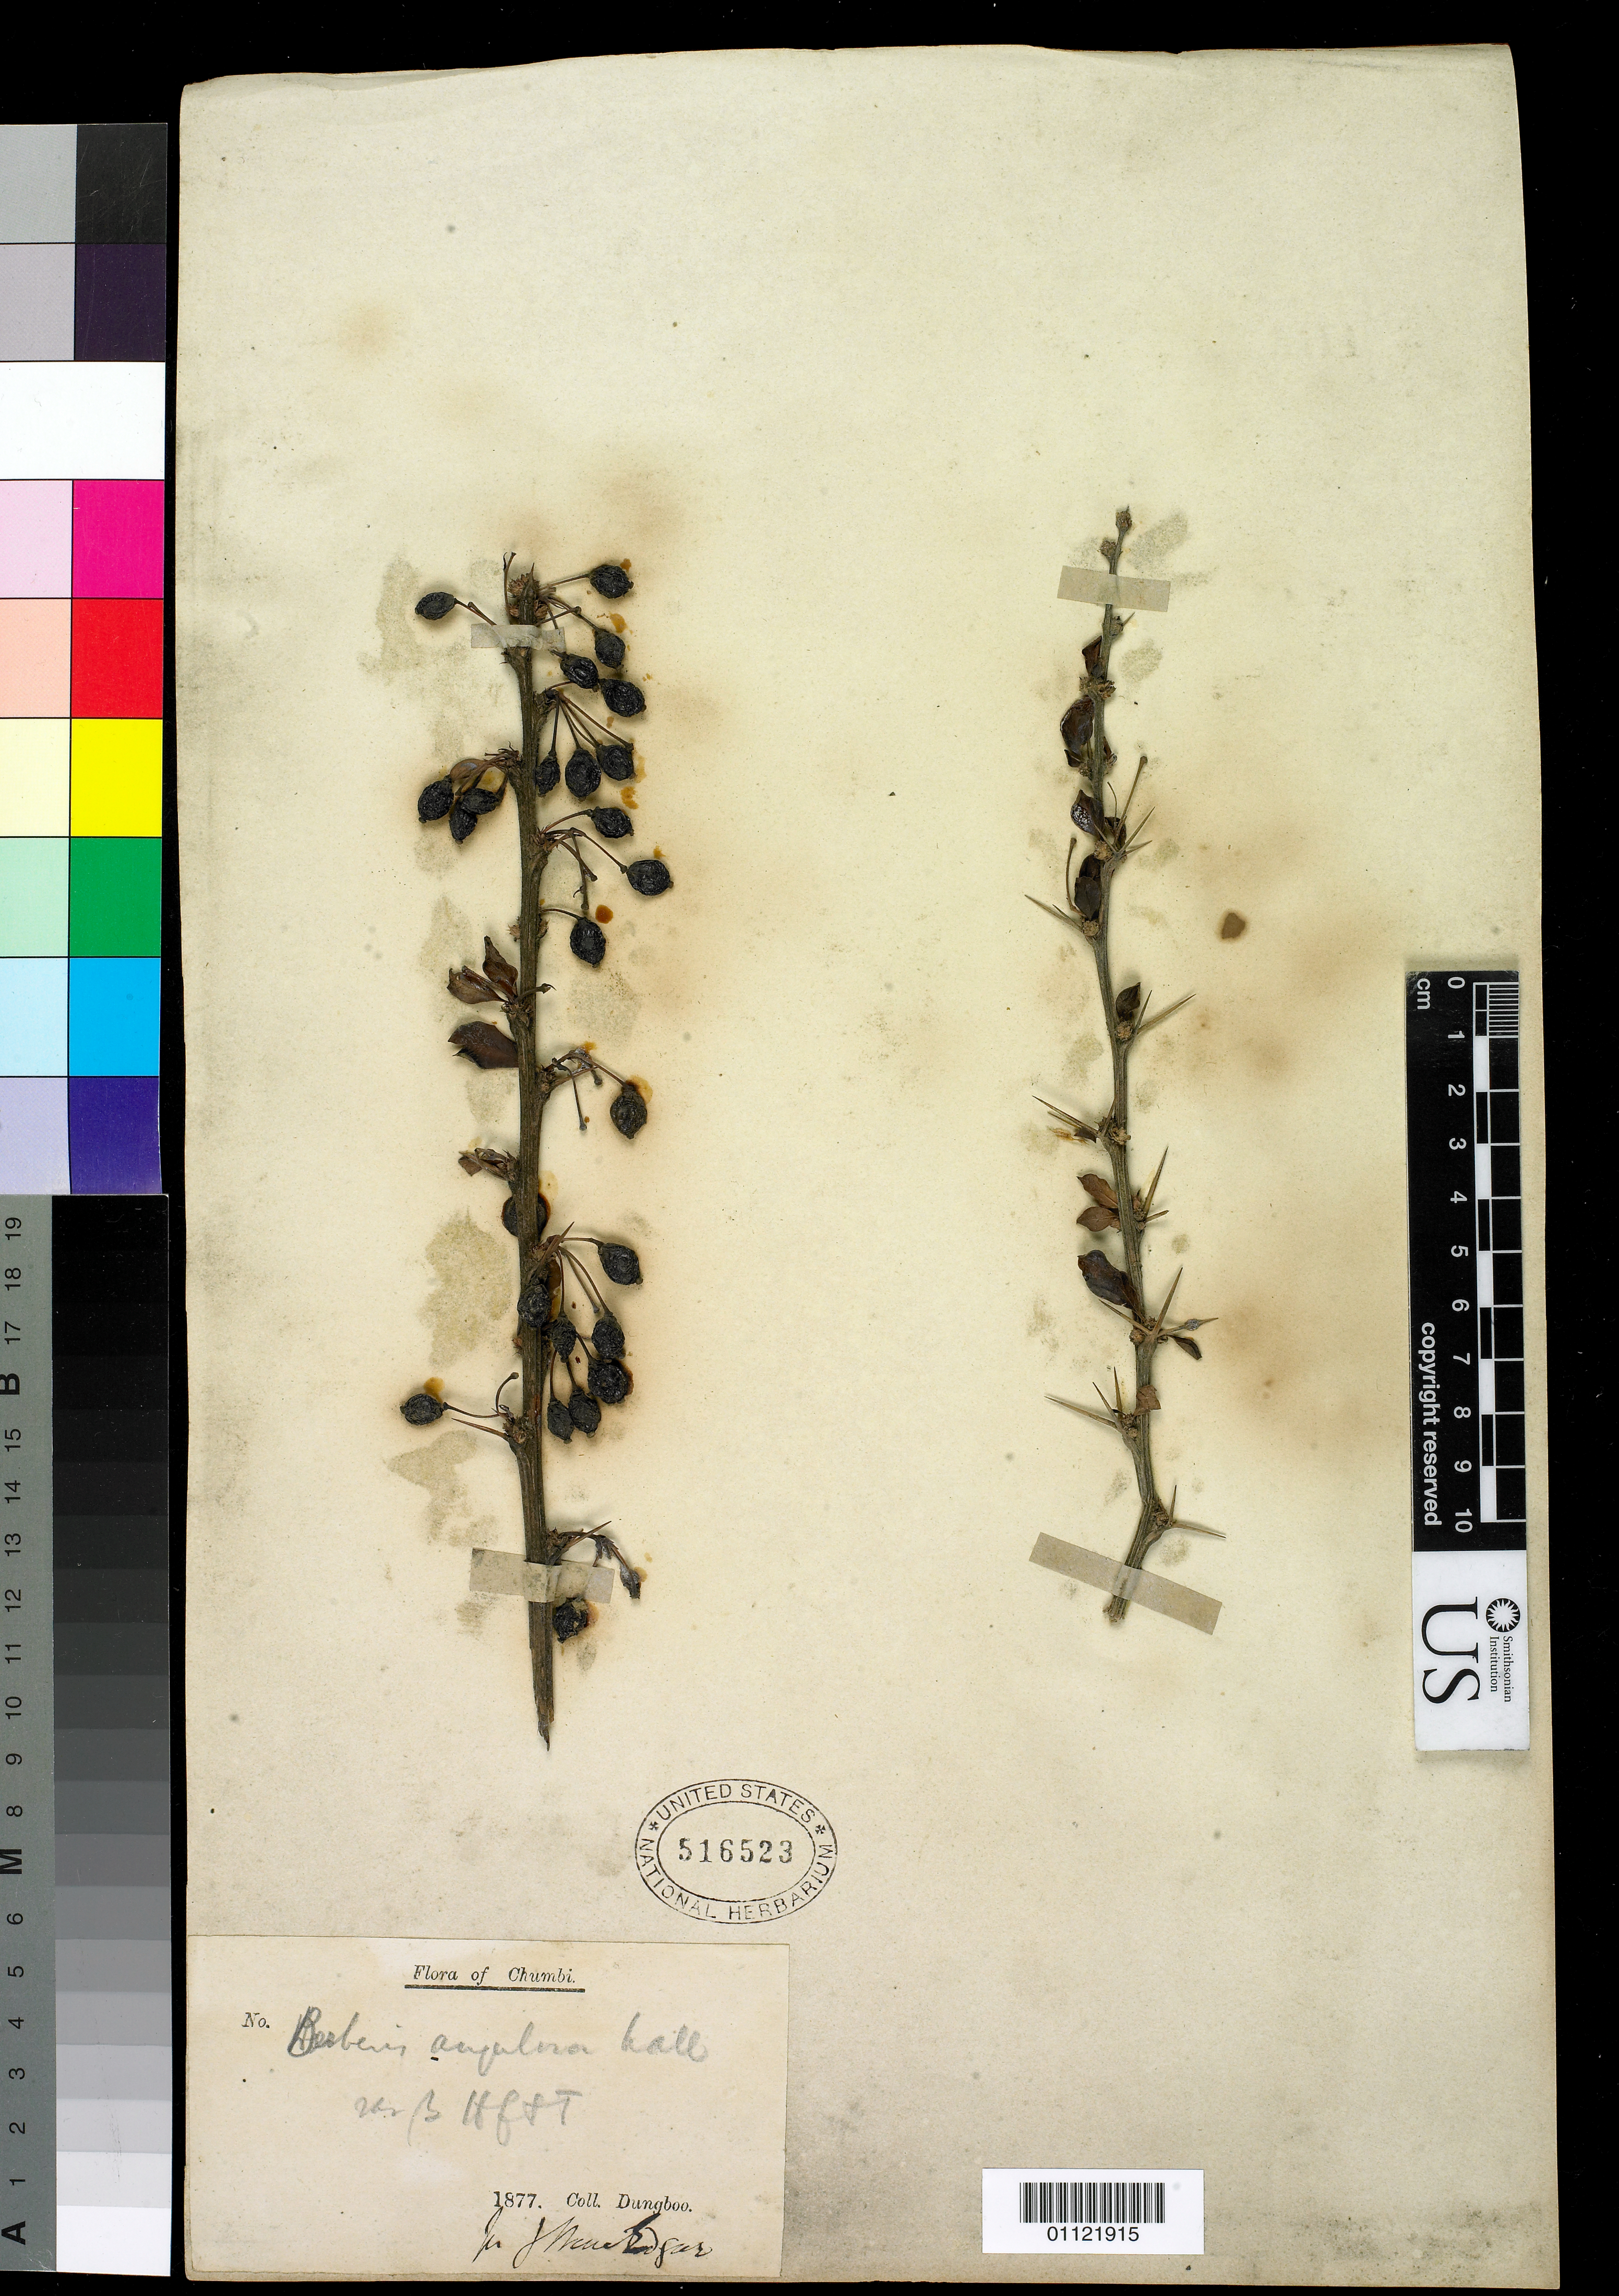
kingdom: Plantae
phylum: Tracheophyta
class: Magnoliopsida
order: Ranunculales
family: Berberidaceae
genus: Berberis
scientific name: Berberis angulosa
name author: Wall. ex Hook. f. & Thoms.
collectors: Dungboo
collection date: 1877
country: China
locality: Chumbi (Tibet)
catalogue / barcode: US 516523